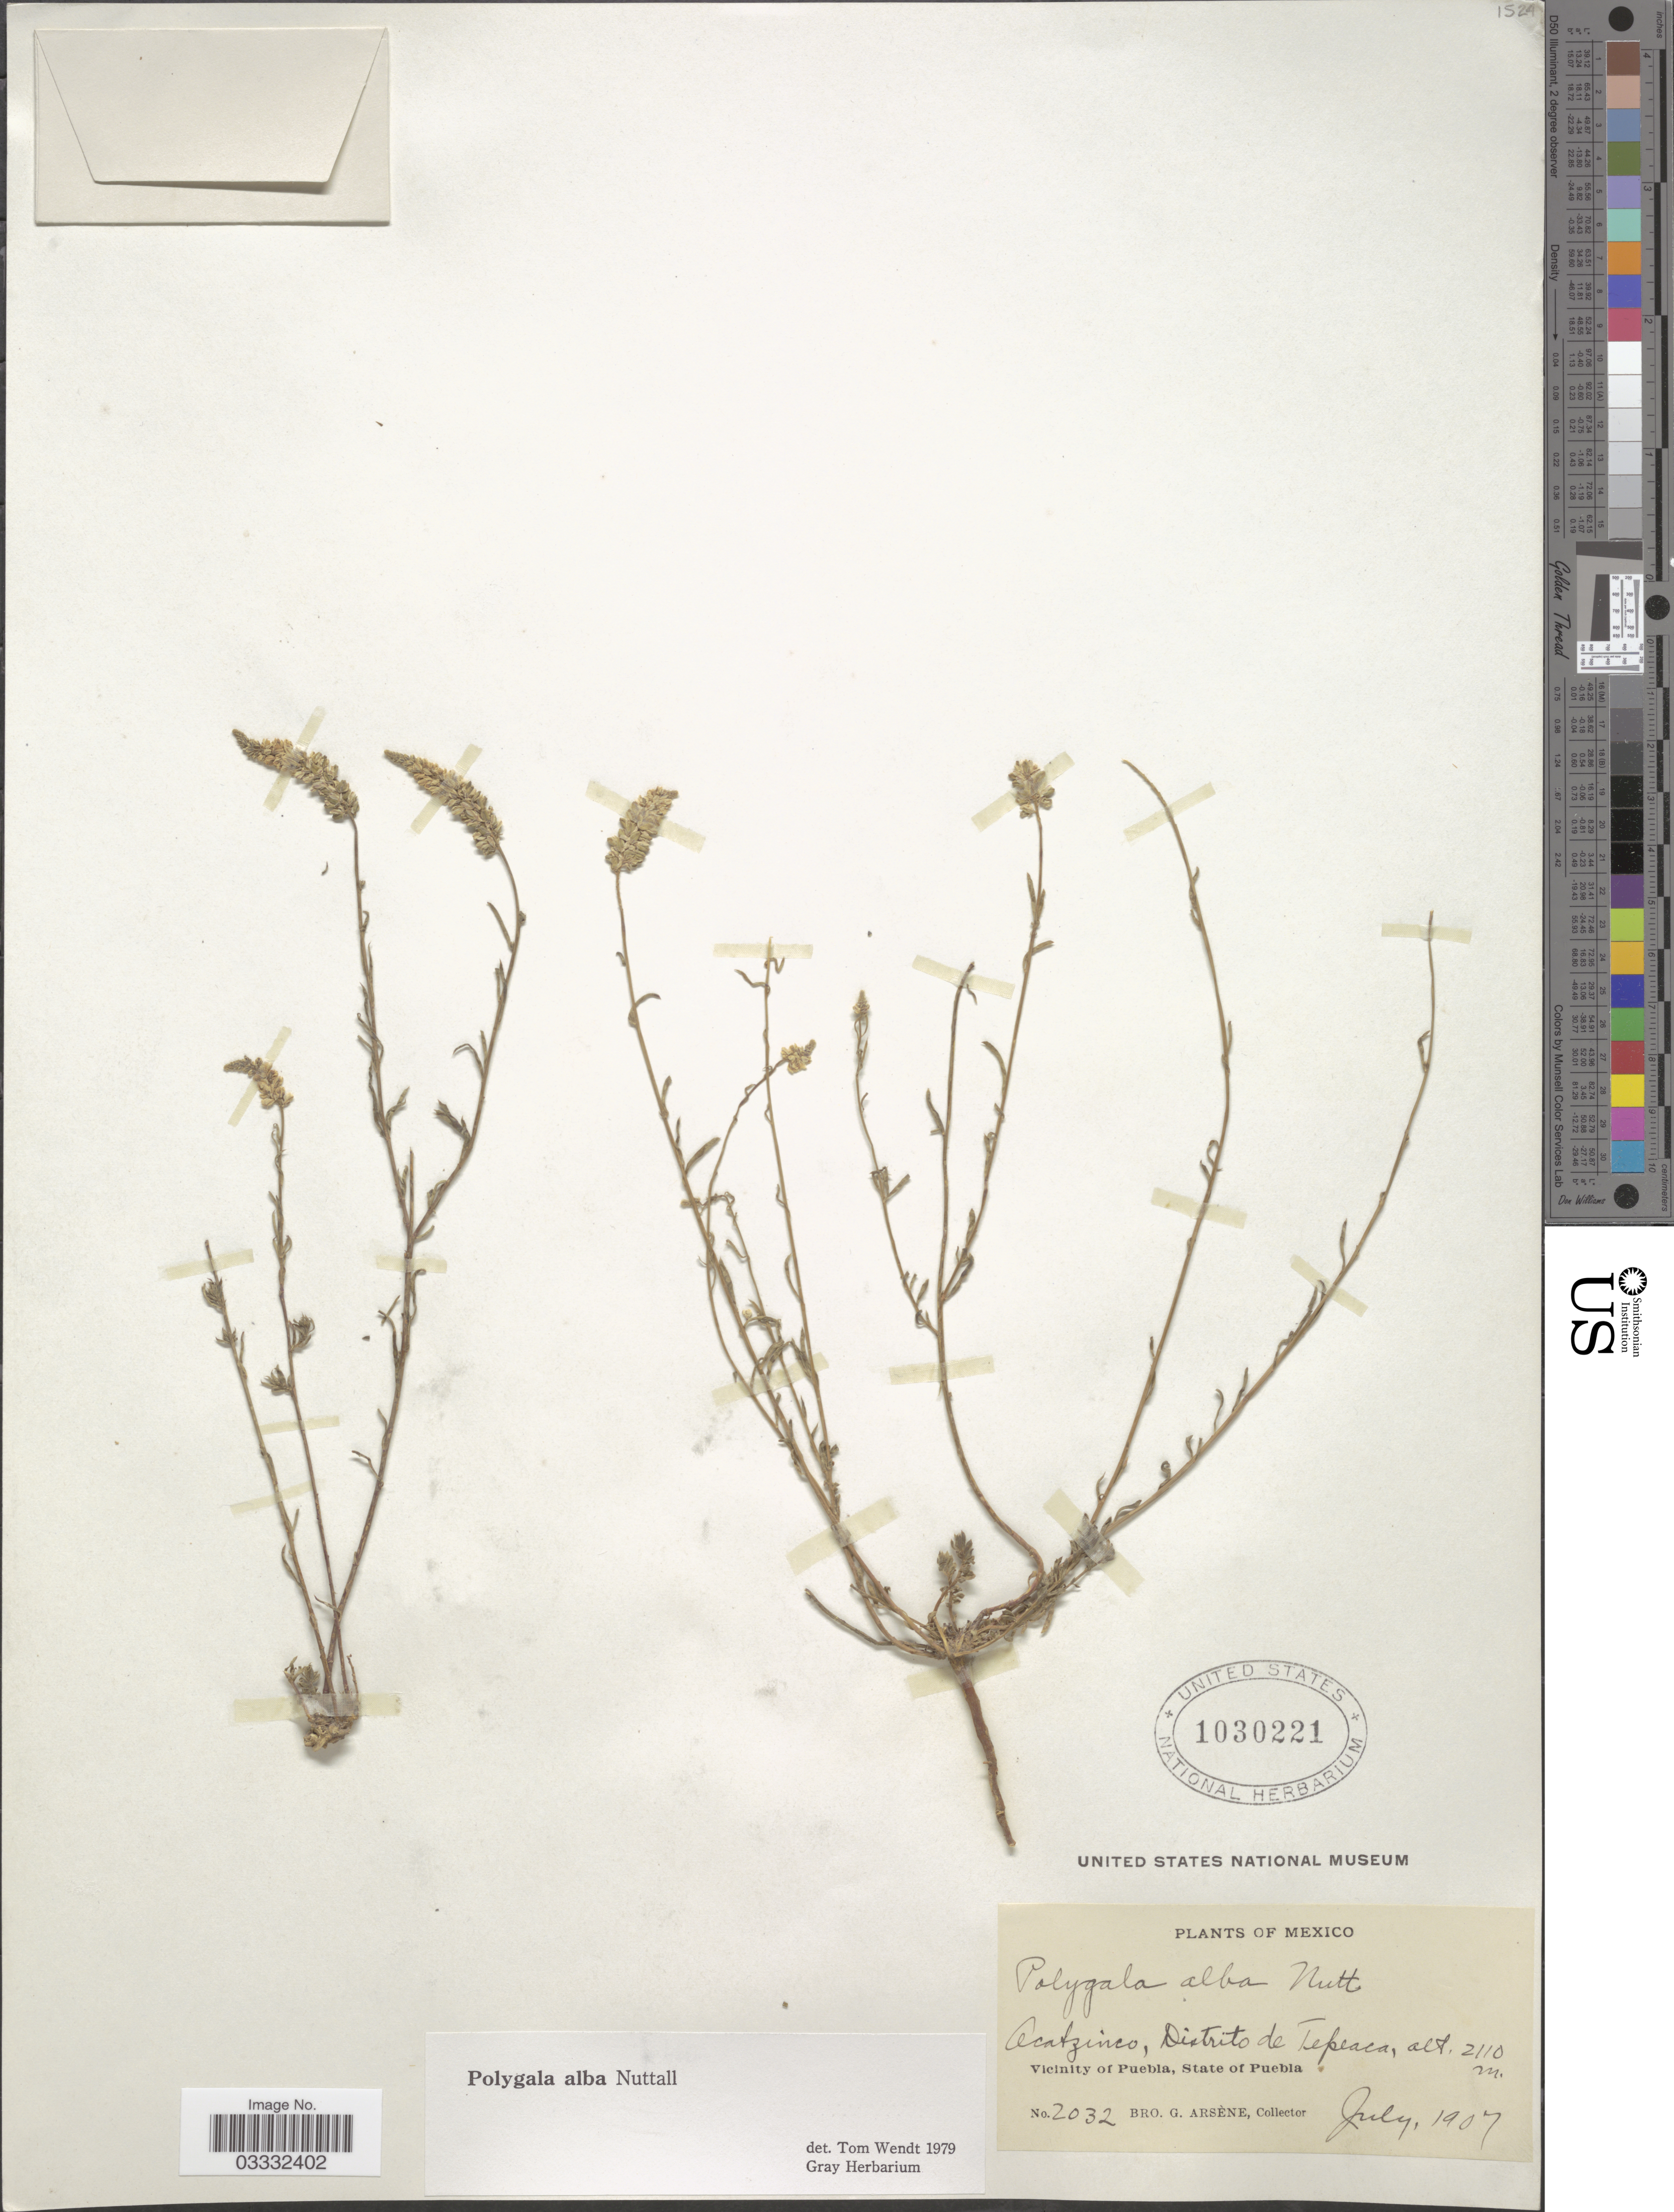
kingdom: Plantae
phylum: Tracheophyta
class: Magnoliopsida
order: Fabales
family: Polygalaceae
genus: Polygala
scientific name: Polygala alba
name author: Nutt.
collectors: Bro. G. Arsène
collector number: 2032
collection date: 1907-07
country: Mexico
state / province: Puebla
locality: Acatzinco, Distrito de Tepeaca. Vicinity of Puebla.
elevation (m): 2110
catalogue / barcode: US 1030221